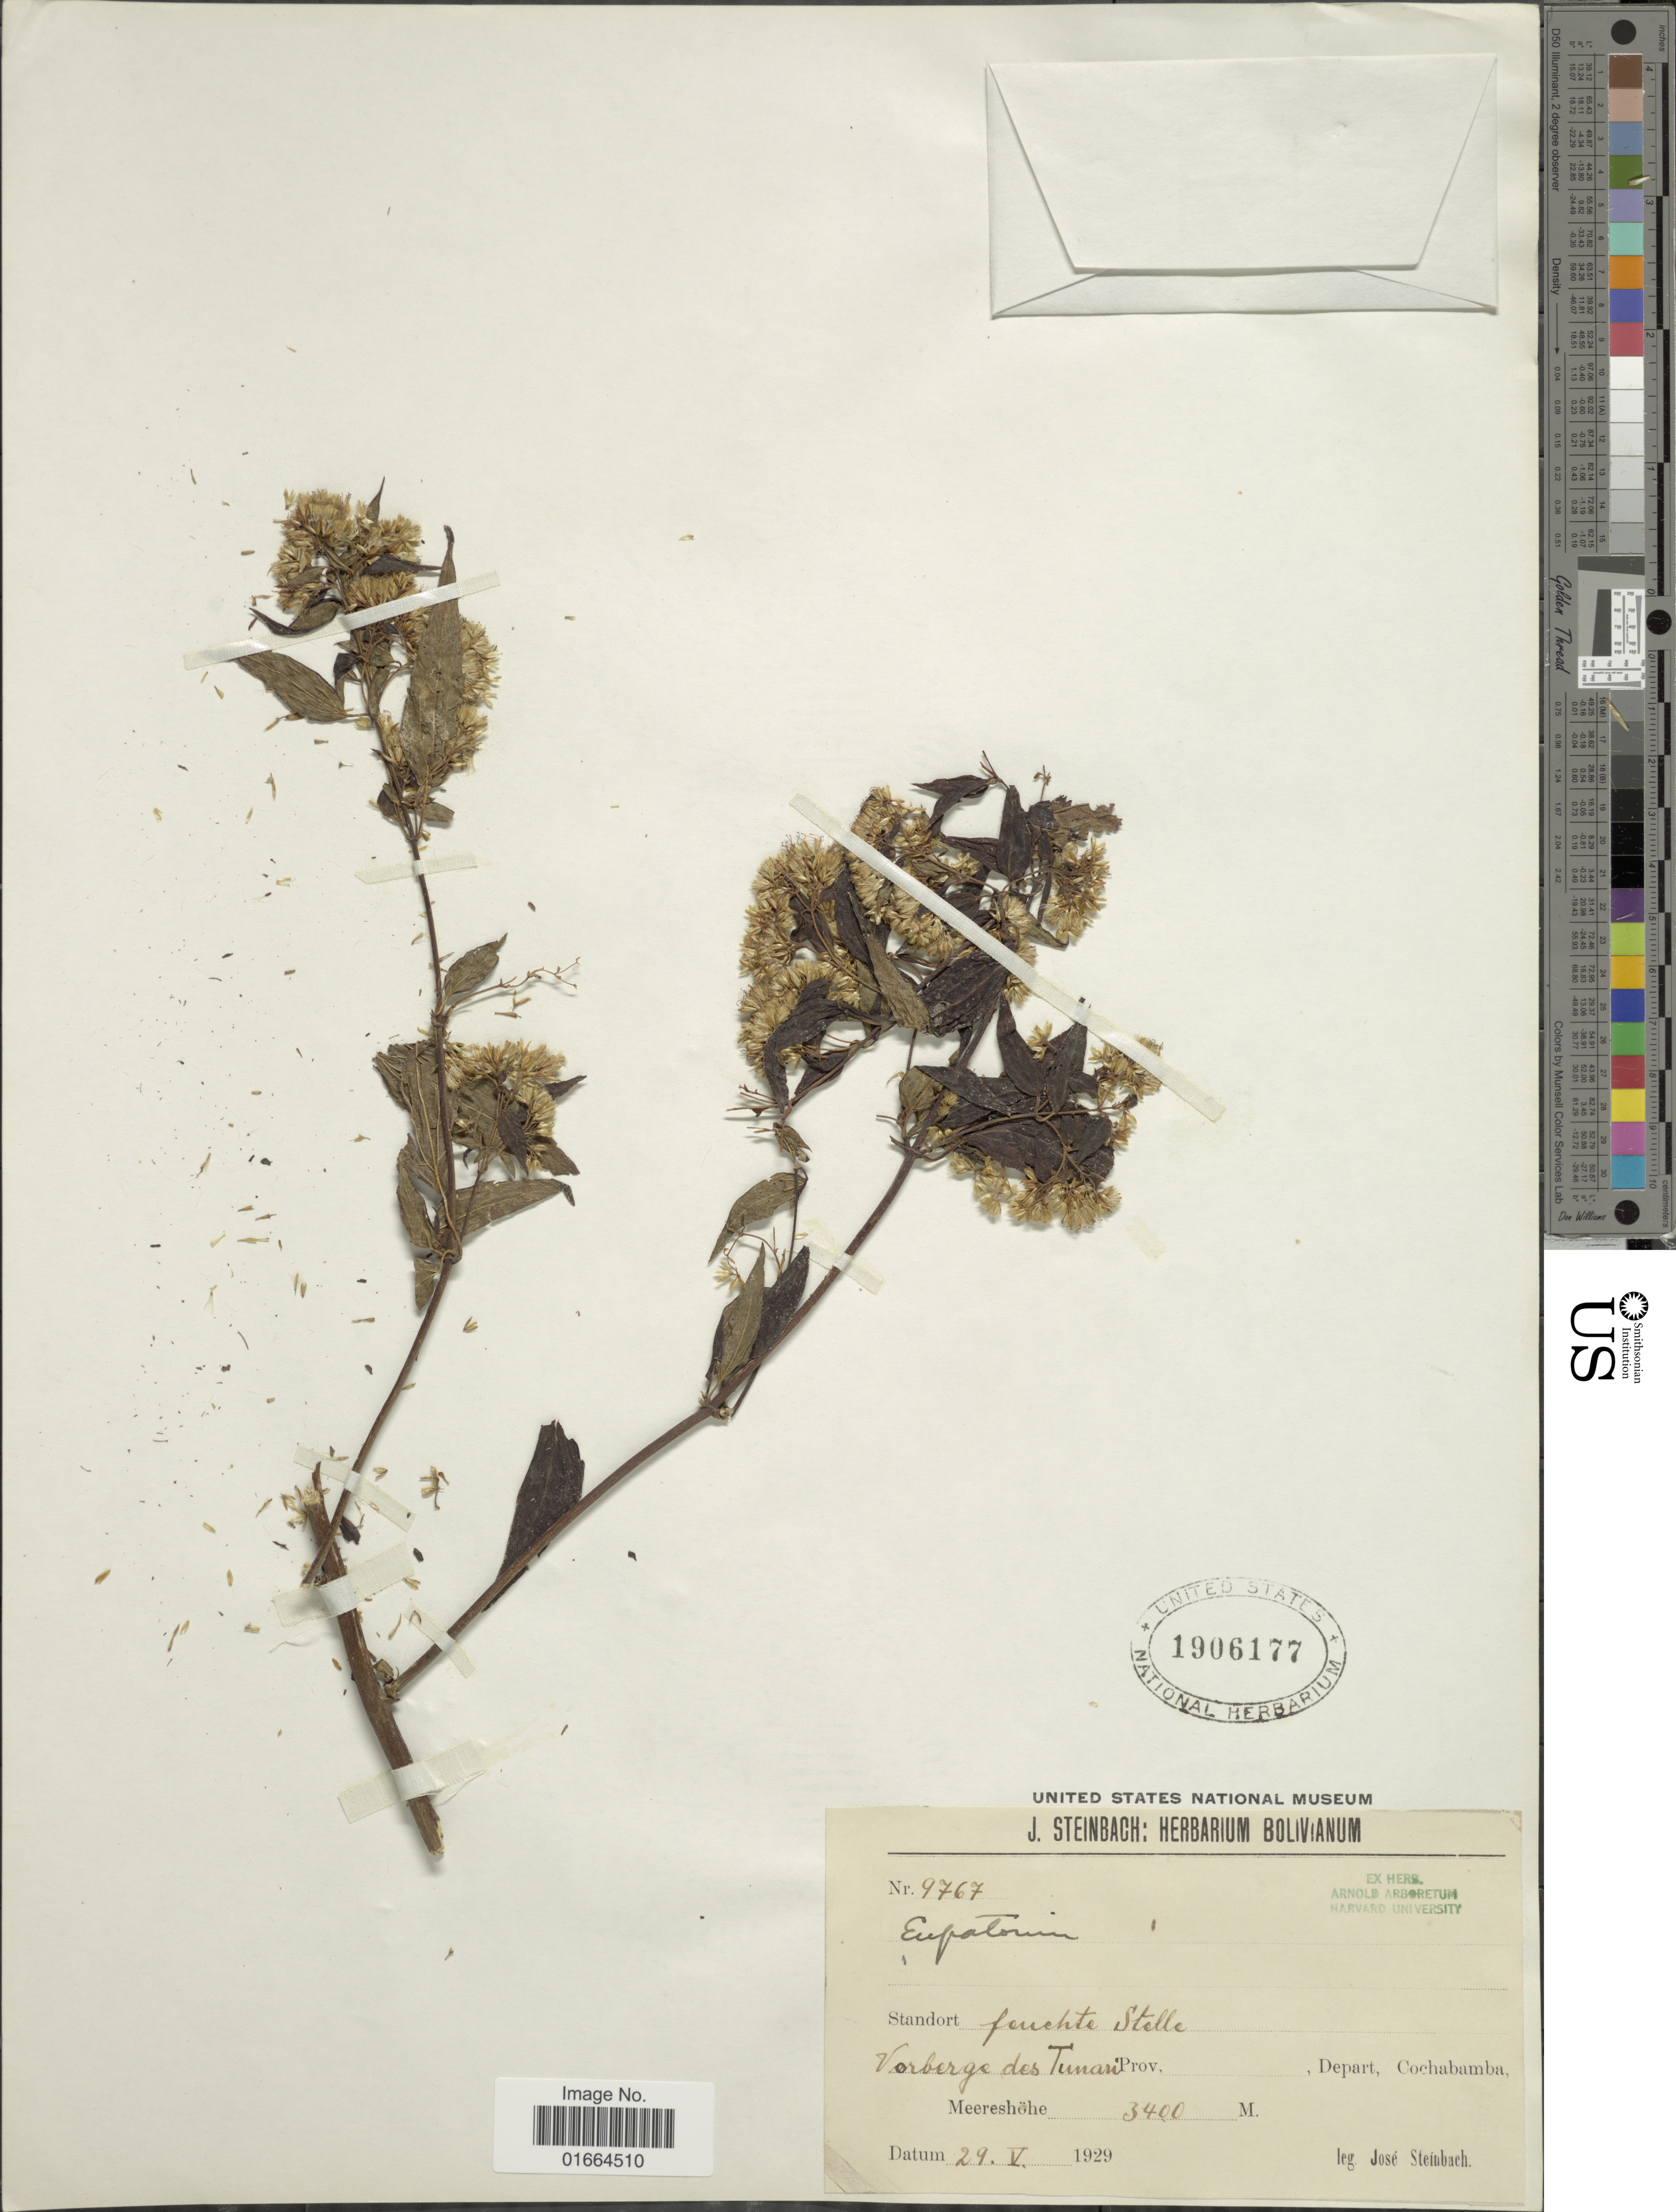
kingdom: Plantae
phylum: Tracheophyta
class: Magnoliopsida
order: Asterales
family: Asteraceae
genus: Ophryosporus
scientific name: Ophryosporus cumingii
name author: (Sch. Bip.) Benth.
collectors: J. Steinbach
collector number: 9767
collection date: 1929-05-29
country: Bolivia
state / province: Cochabamba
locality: Depart. Cochabamba, Standort feuchte Stelle, Vorberge des Tunari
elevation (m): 3400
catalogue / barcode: US 1906177